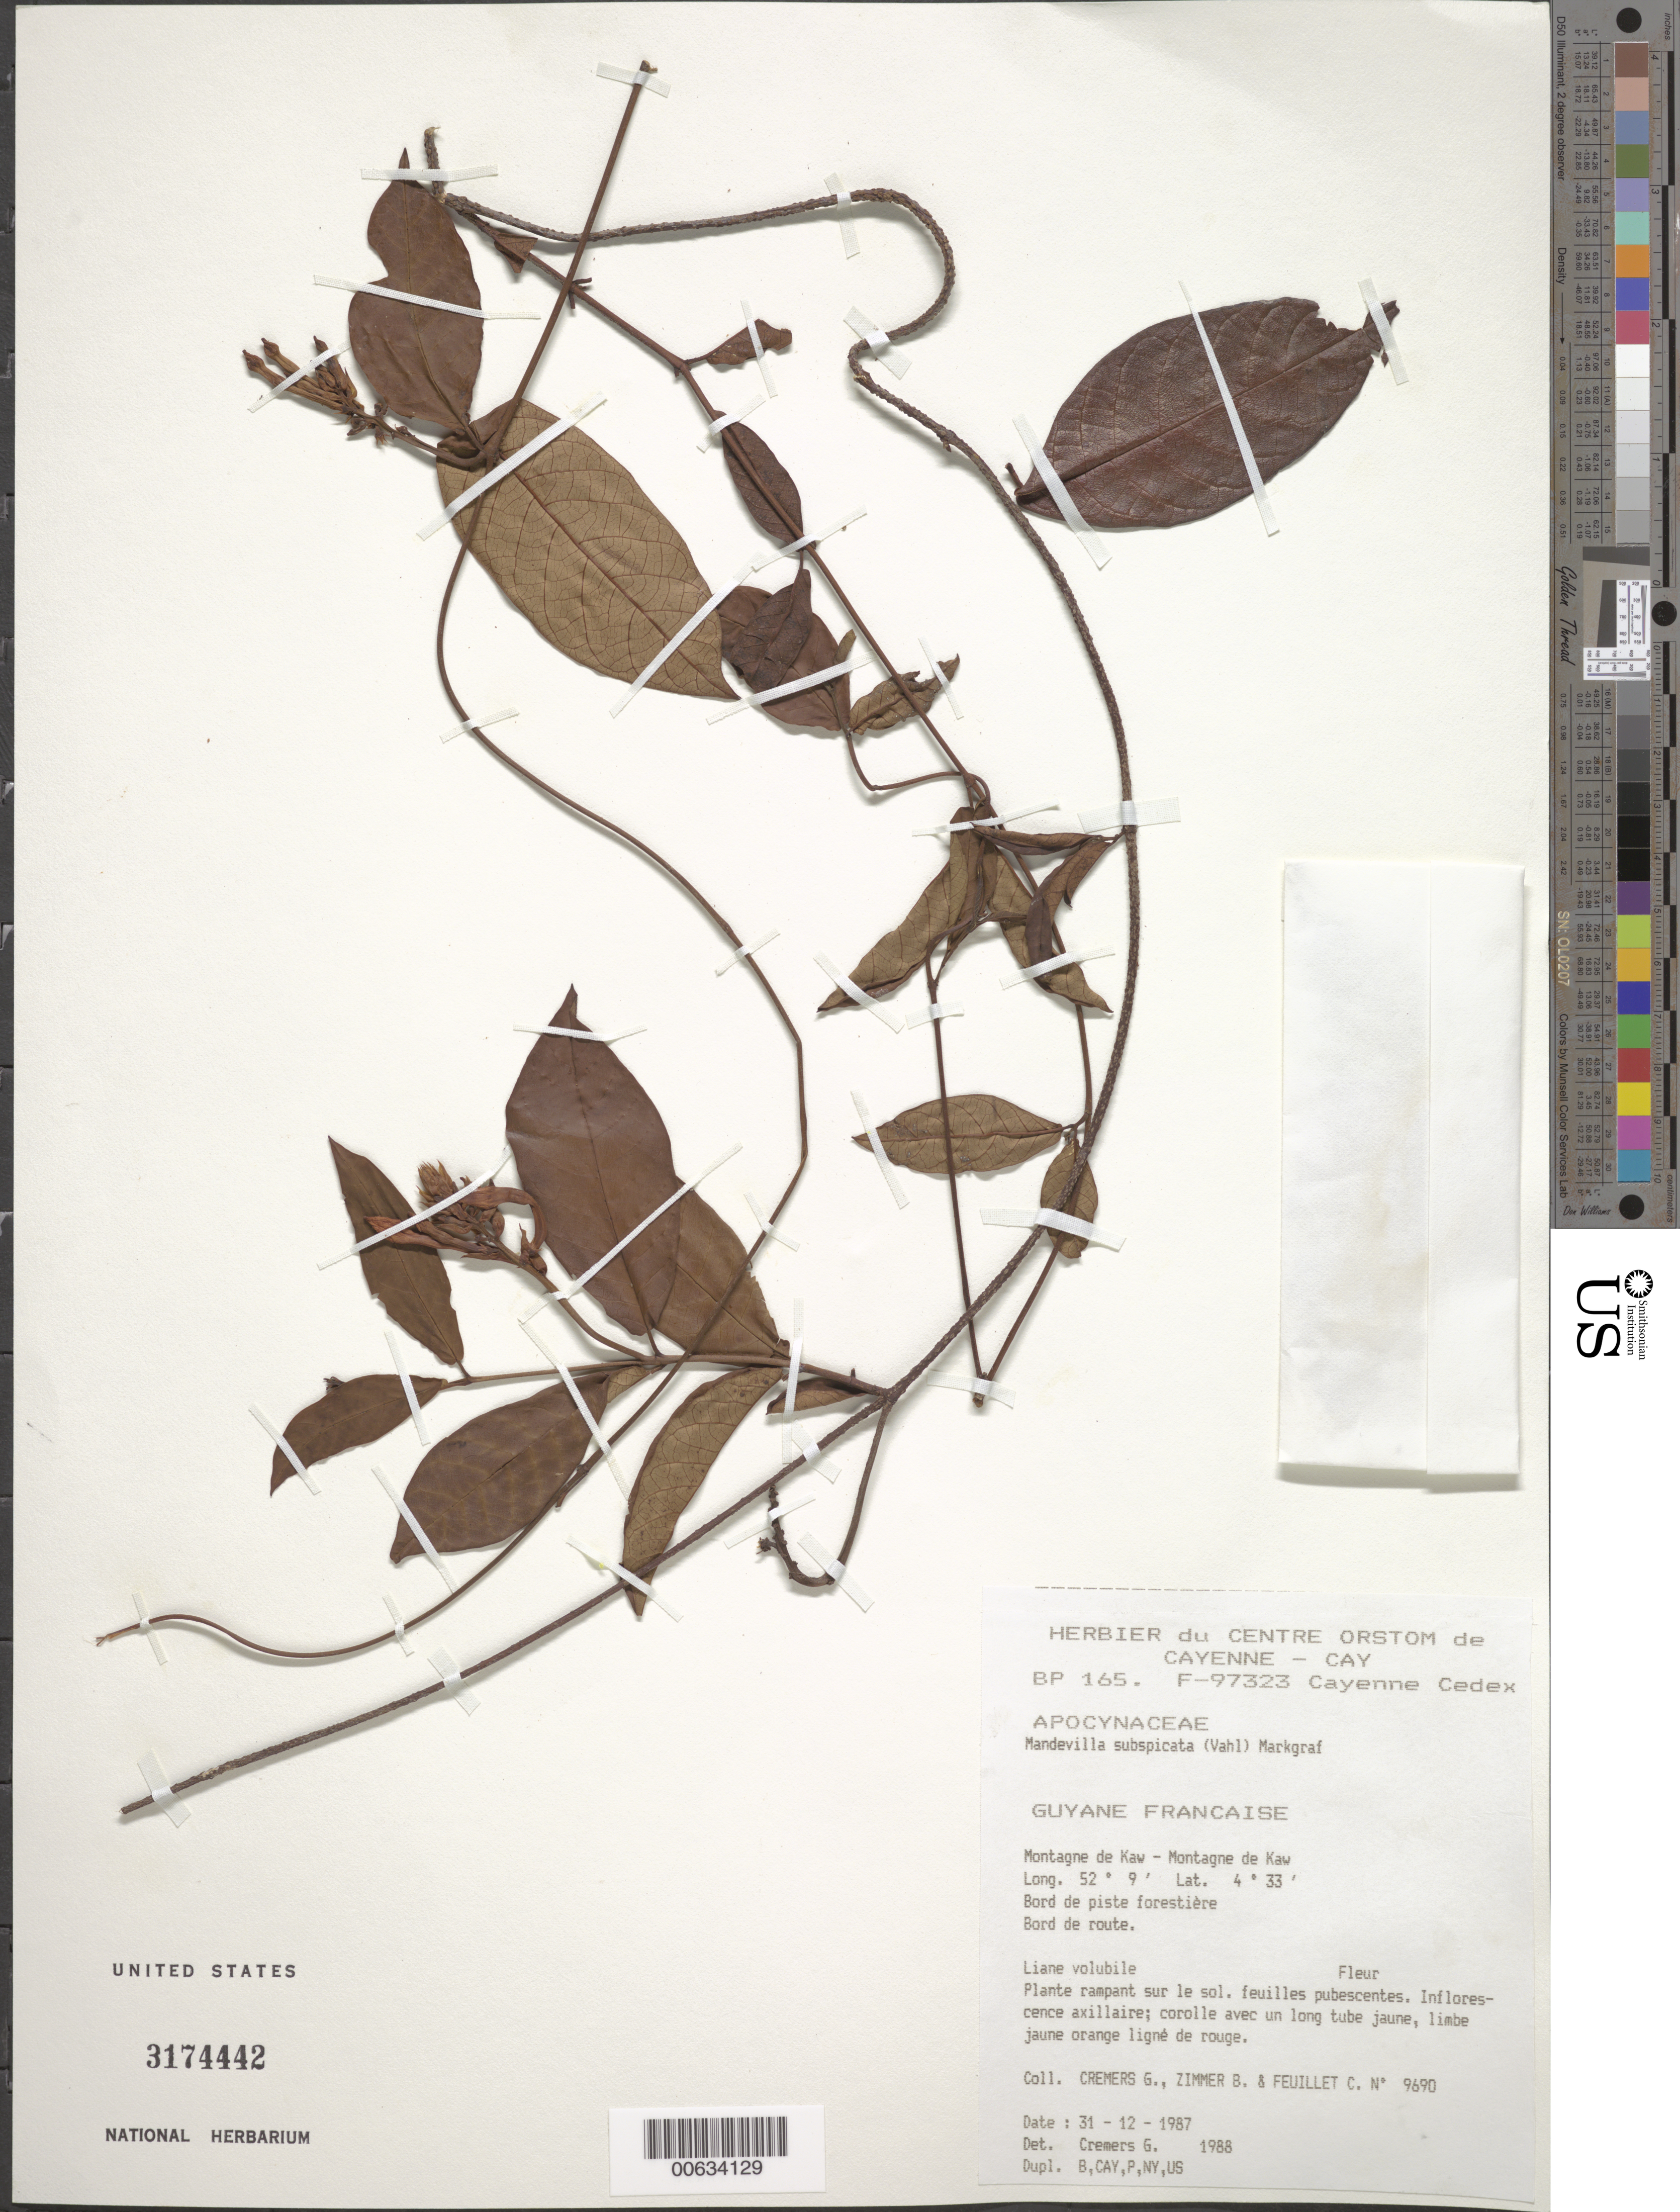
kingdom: Plantae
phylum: Tracheophyta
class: Magnoliopsida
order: Gentianales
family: Apocynaceae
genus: Mandevilla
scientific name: Mandevilla subspicata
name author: (Vahl) Markgr.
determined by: Cremers, Georges A.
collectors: G. Cremers, B. Zimmer & C. Feuillet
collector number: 9690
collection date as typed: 31 Dec 1987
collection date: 1987-12-31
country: French Guiana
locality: Montagne de Kaw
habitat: Bord de piste forestiere. Bord de route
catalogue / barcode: US 3174442